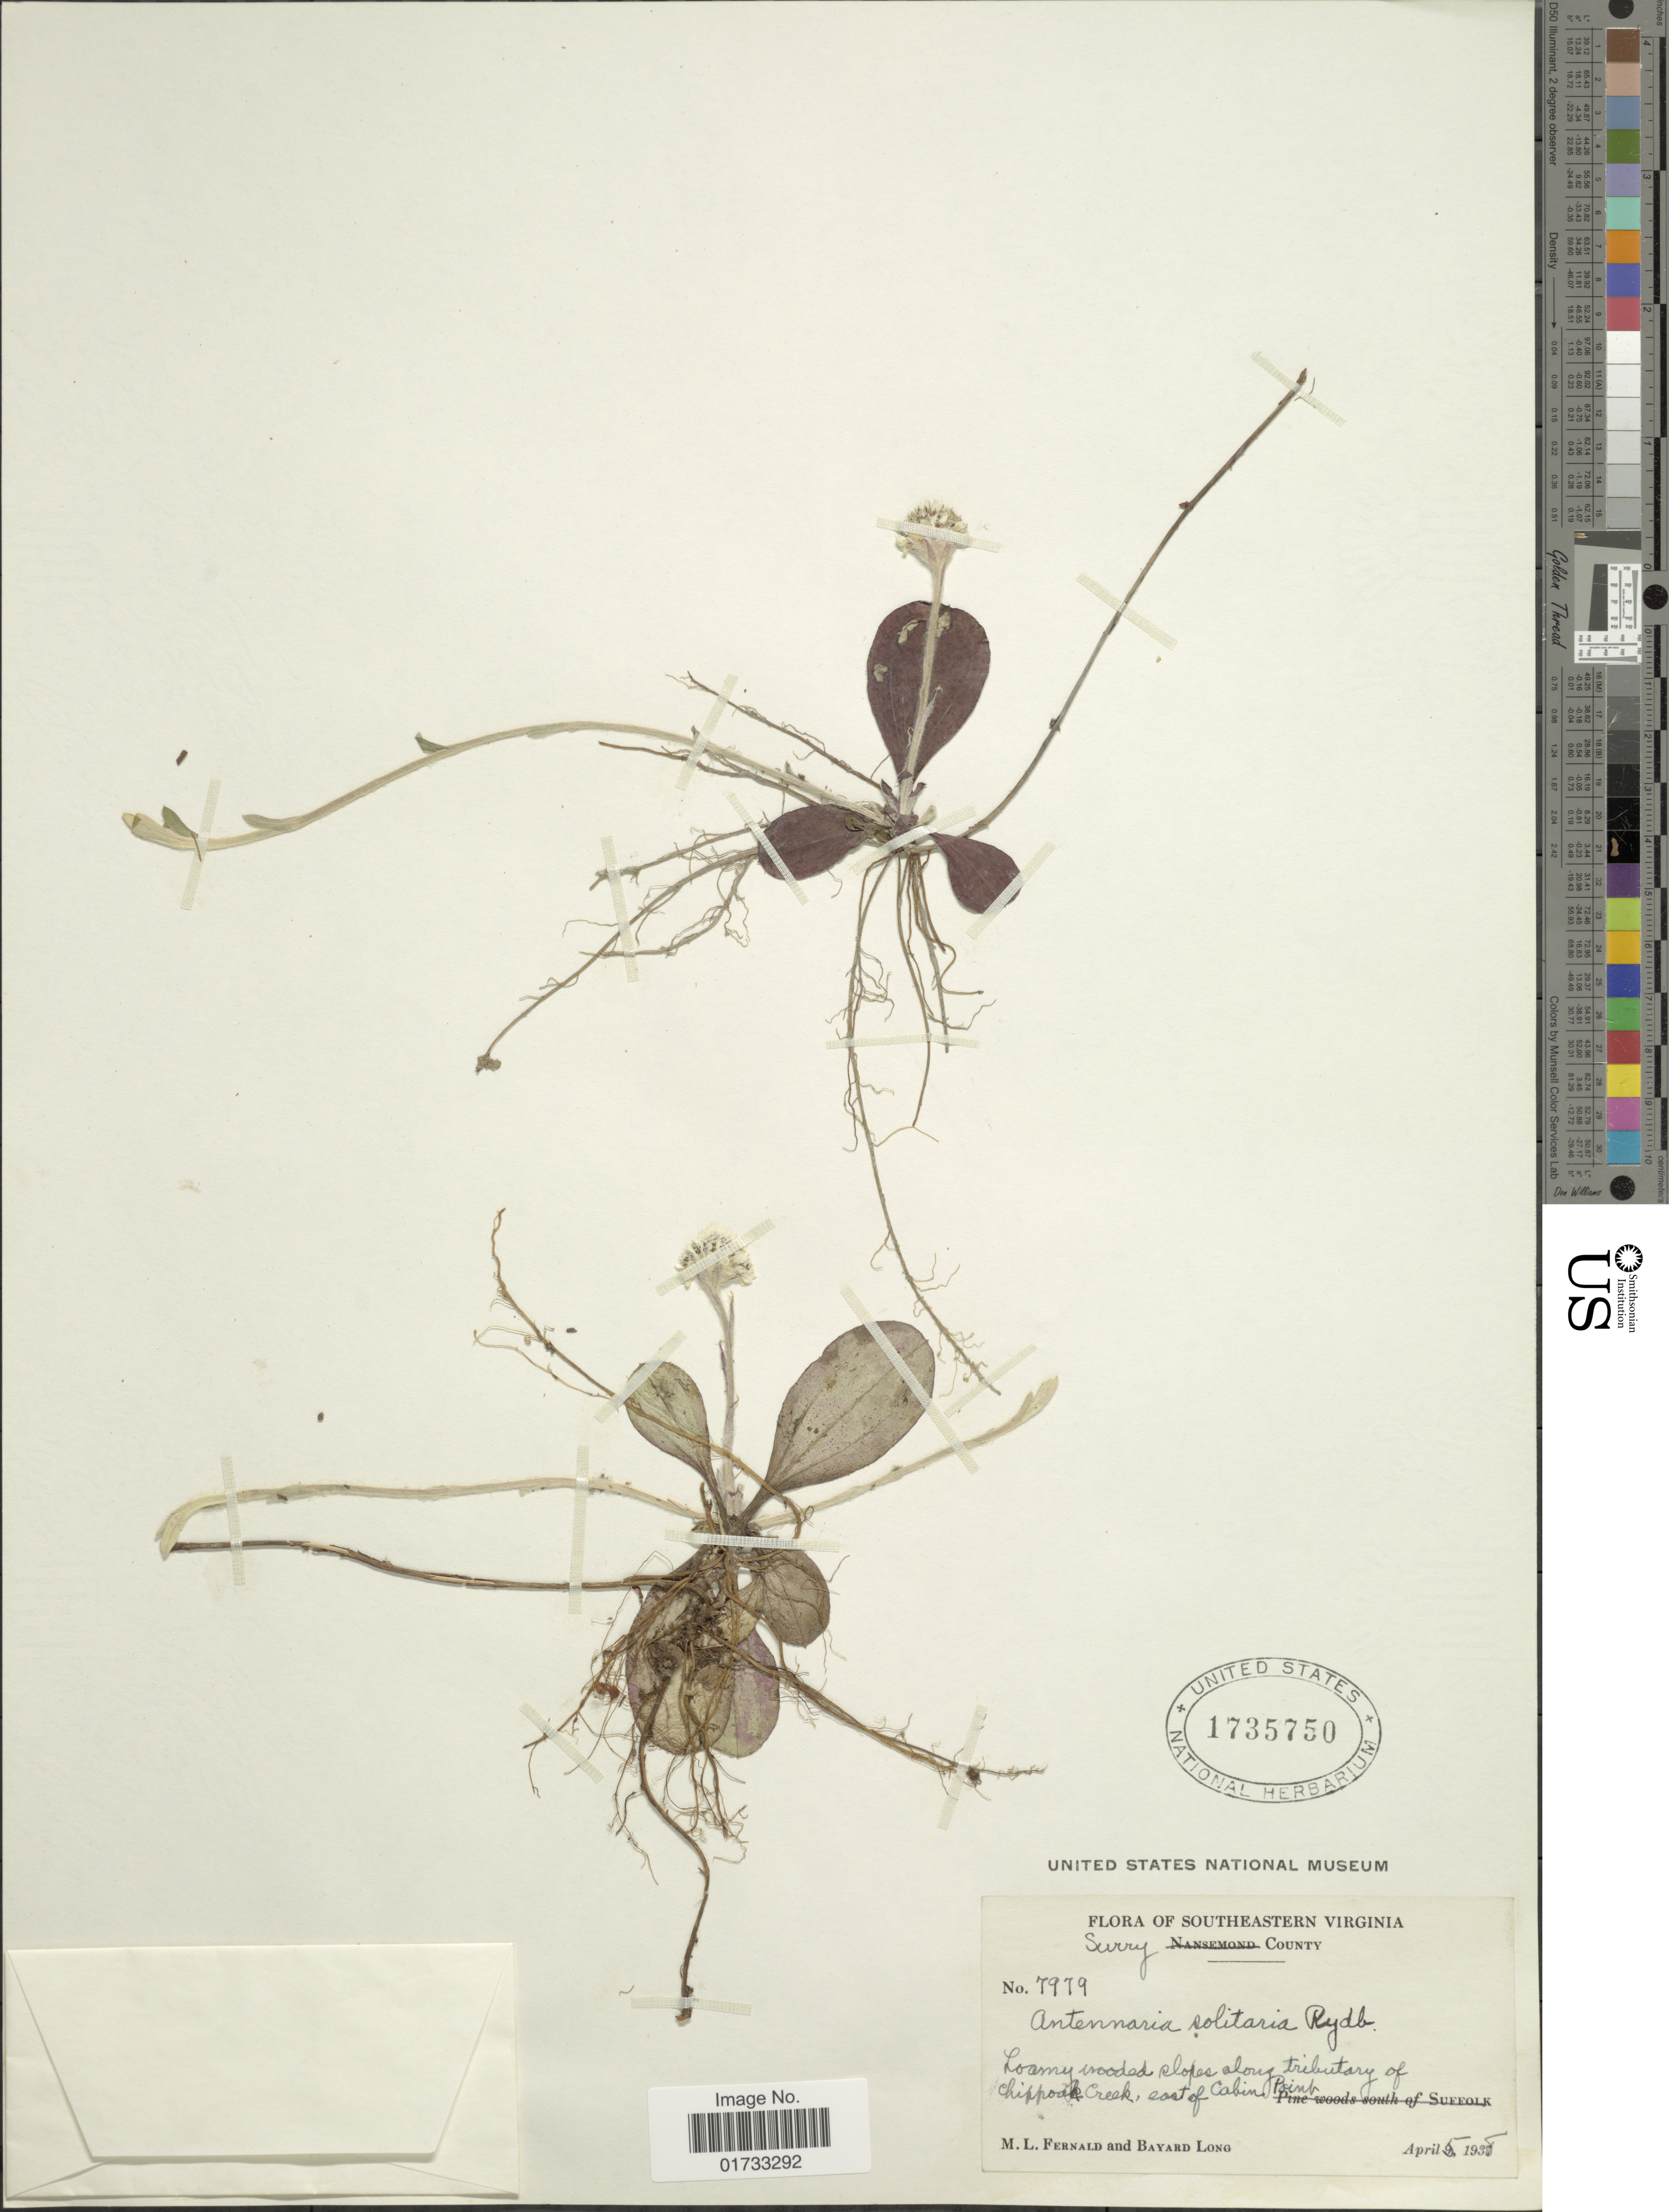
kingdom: Plantae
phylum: Tracheophyta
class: Magnoliopsida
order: Asterales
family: Asteraceae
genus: Antennaria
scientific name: Antennaria solitaria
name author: Rydb.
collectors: M. L. Fernald & B. Long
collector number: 7979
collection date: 1938-04-05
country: United States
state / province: Virginia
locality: Southeastern Virginia, loamy wooded slopes along tributary of Chippock Creek, east of Cabin Point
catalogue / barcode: US 1735750